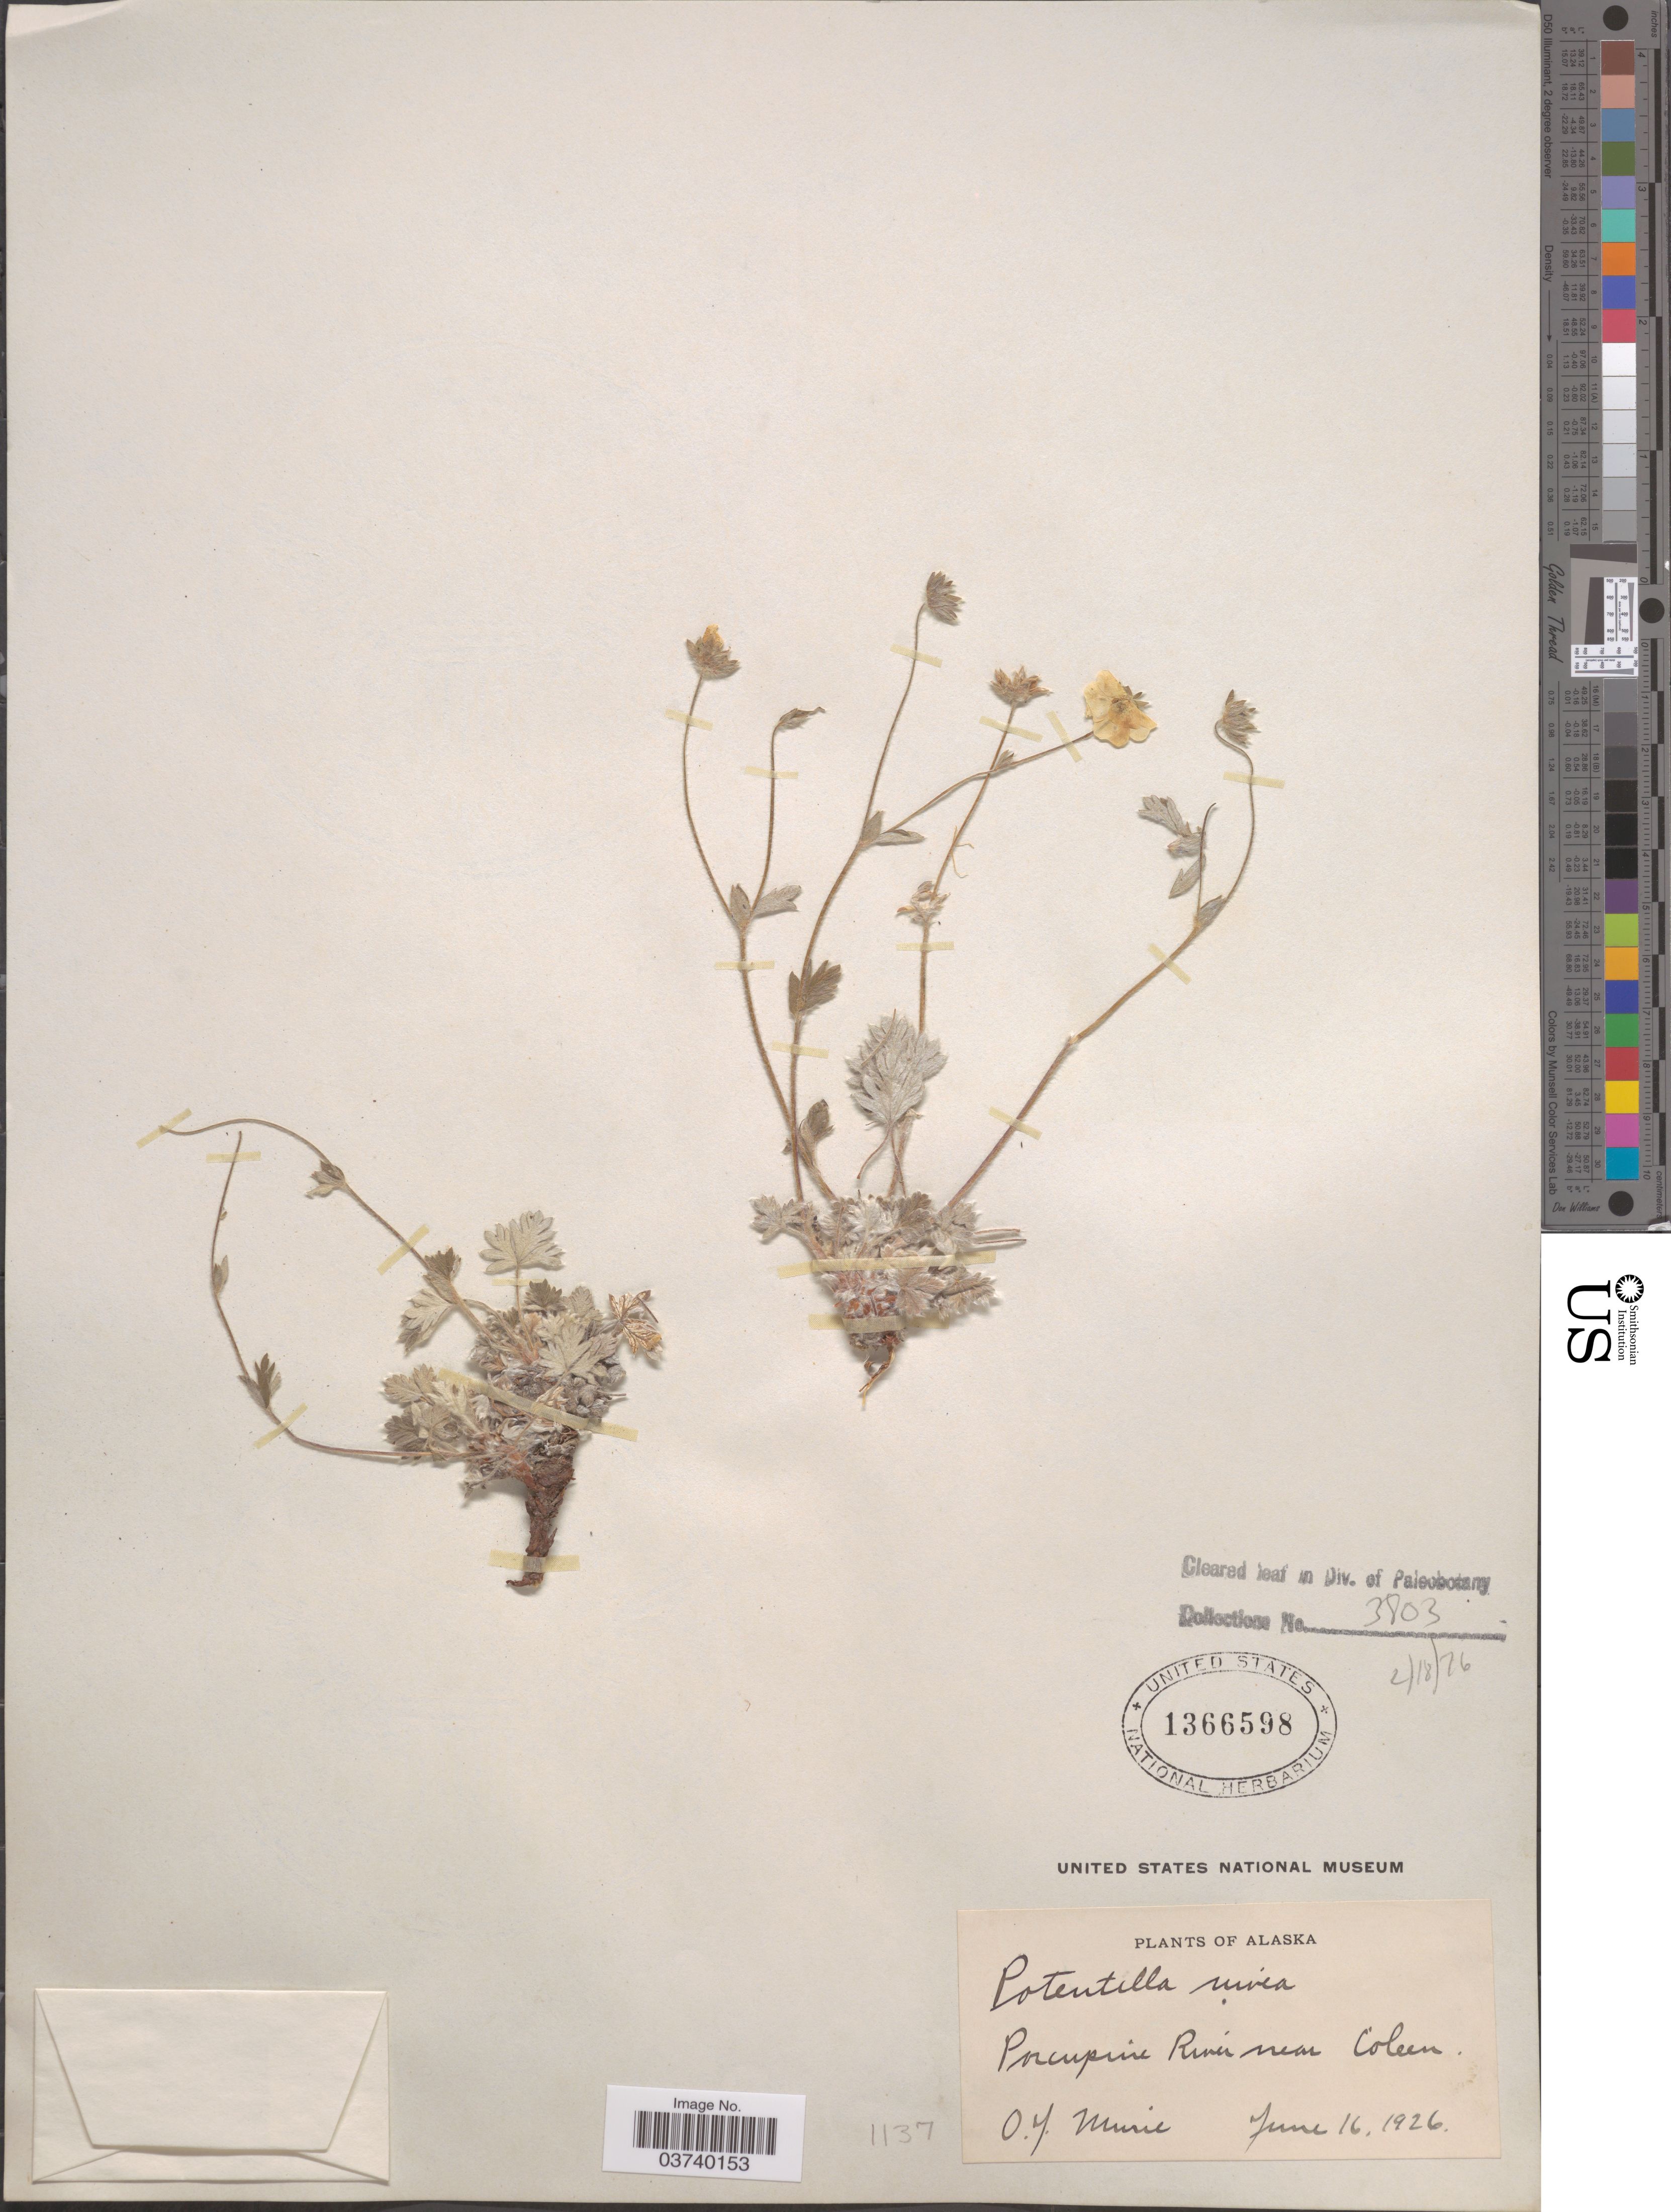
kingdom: Plantae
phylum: Tracheophyta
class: Magnoliopsida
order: Rosales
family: Rosaceae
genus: Potentilla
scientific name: Potentilla nivea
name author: L.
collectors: O. Murie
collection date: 1926-06-16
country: United States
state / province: Alaska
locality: Porcupine River near Coleen.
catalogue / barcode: US 1366598